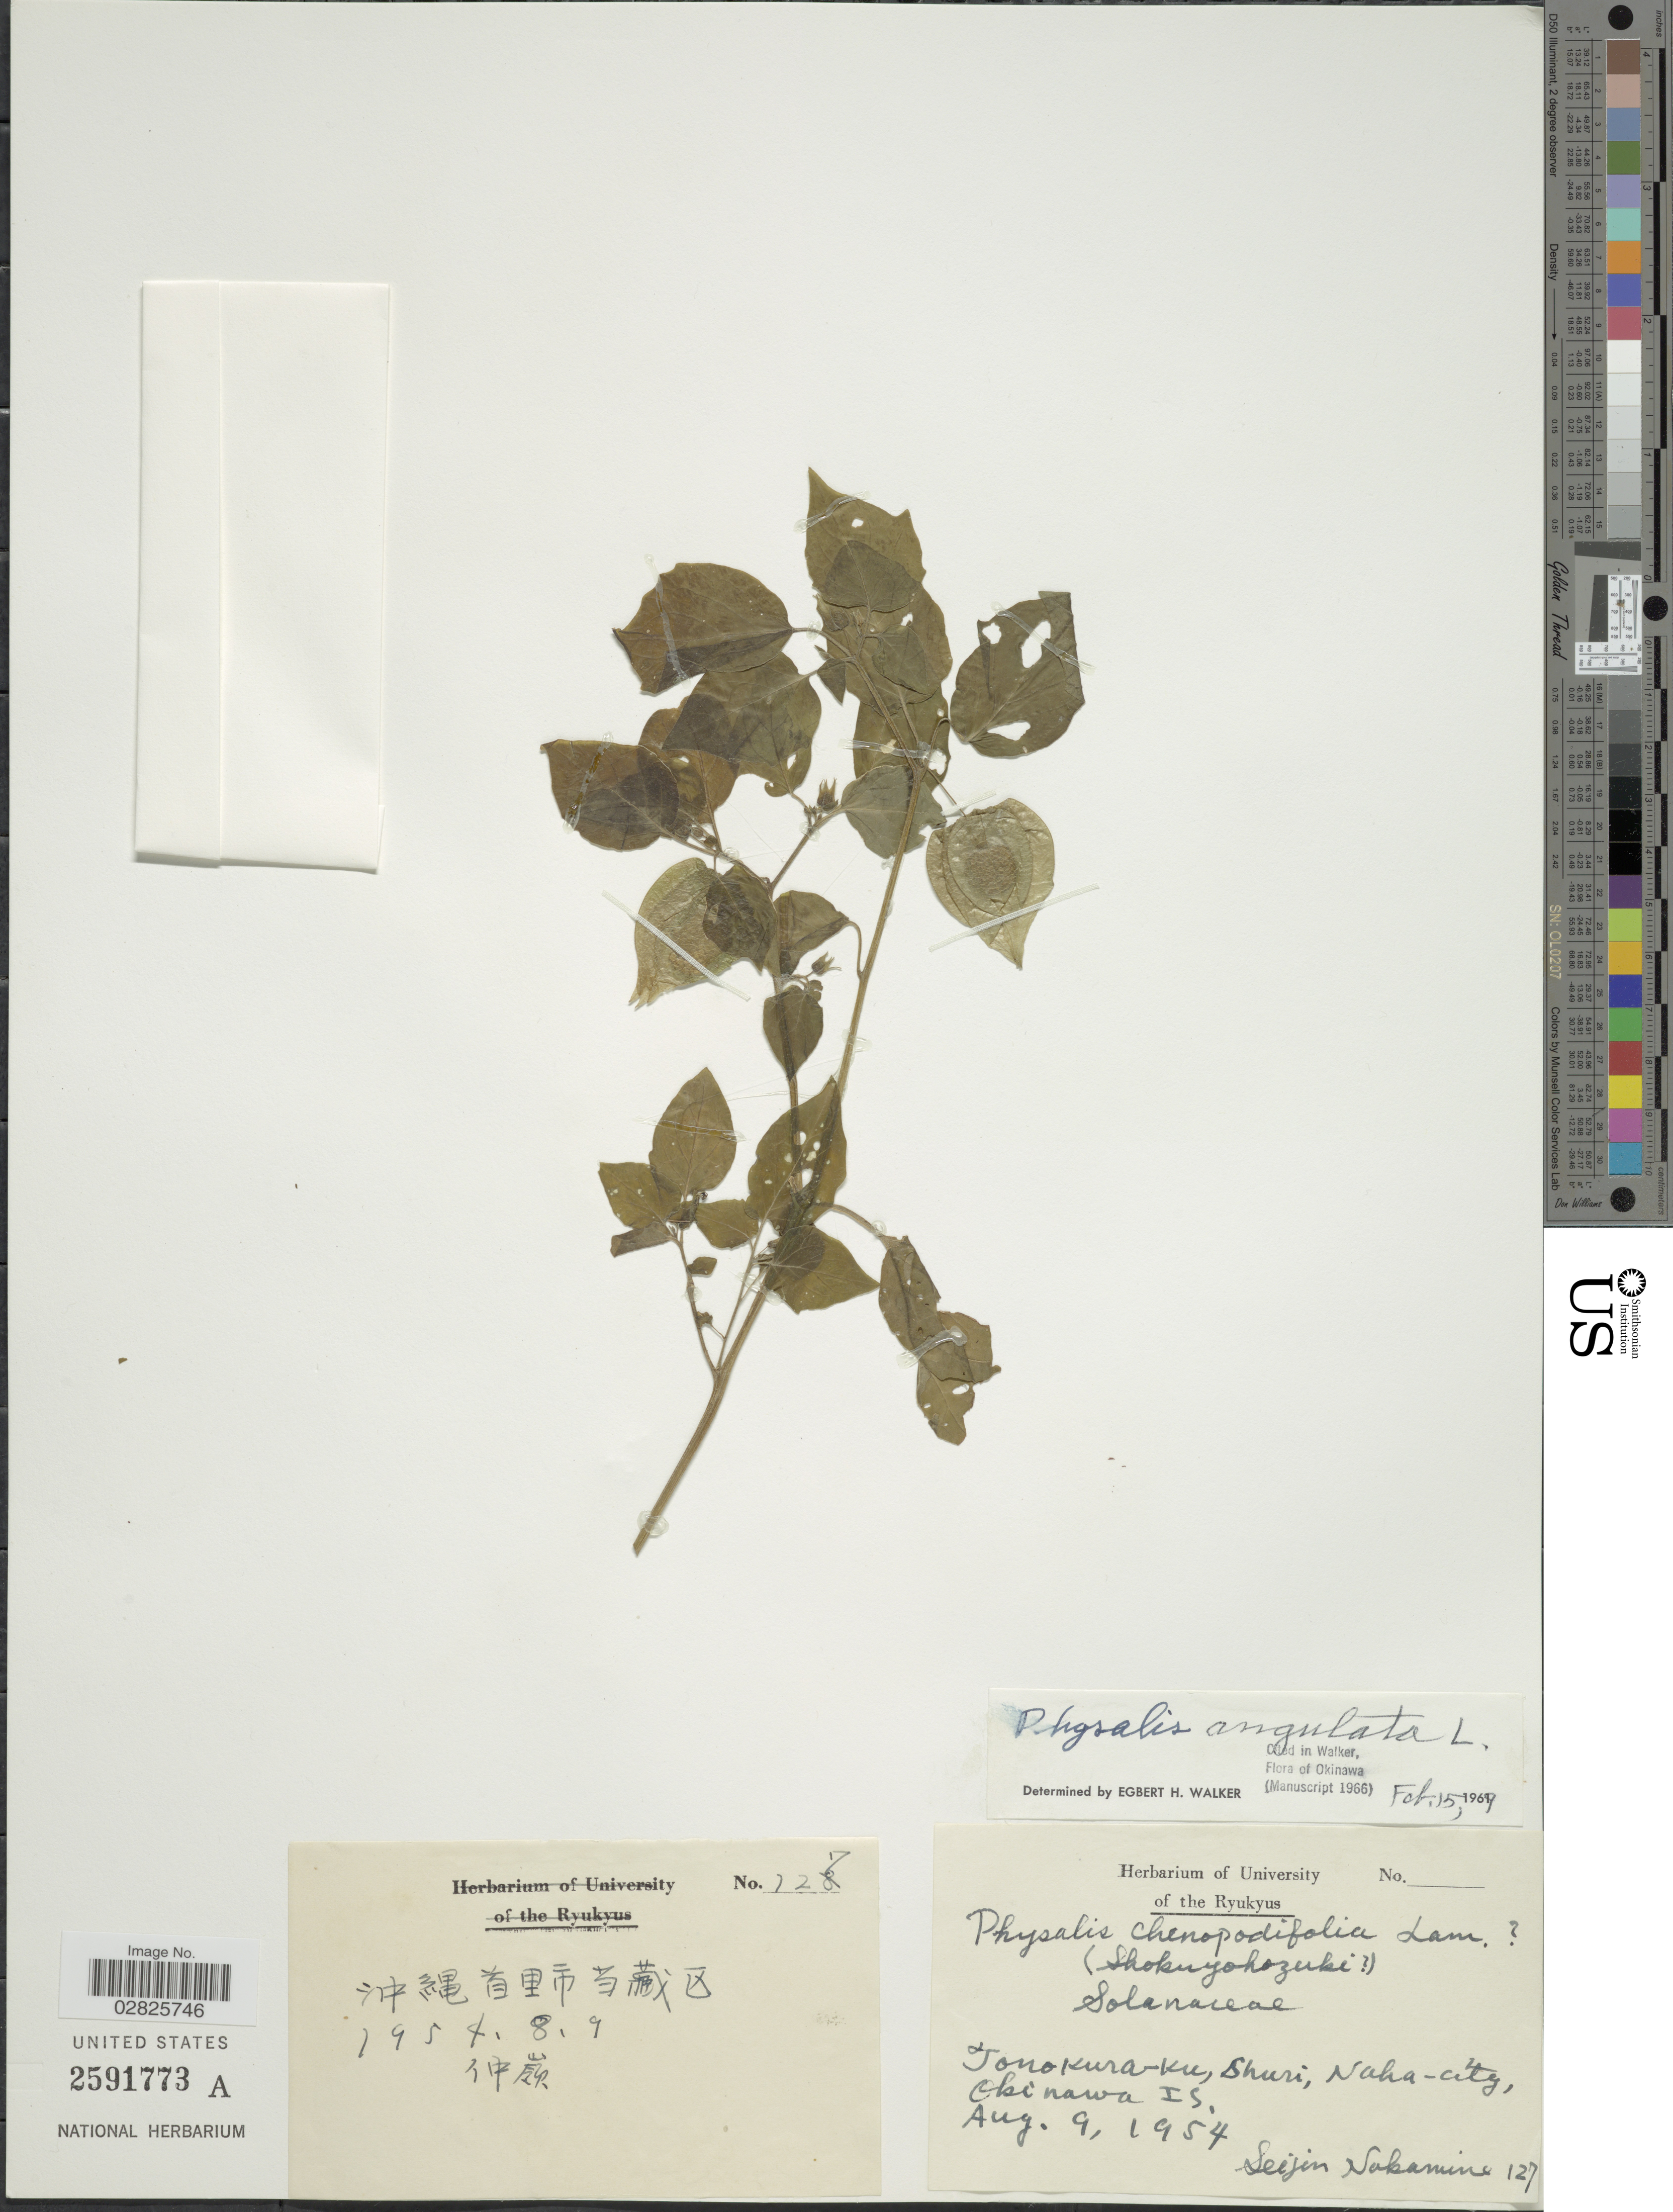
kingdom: Plantae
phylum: Tracheophyta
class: Magnoliopsida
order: Solanales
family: Solanaceae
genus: Physalis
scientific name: Physalis angulata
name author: L.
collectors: S. Nakamine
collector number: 127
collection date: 1954-08-09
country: Japan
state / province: Okinawa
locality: Tonokura-ku, Shuri; Naka-city, Okinawa Is.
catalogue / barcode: US 2591773A